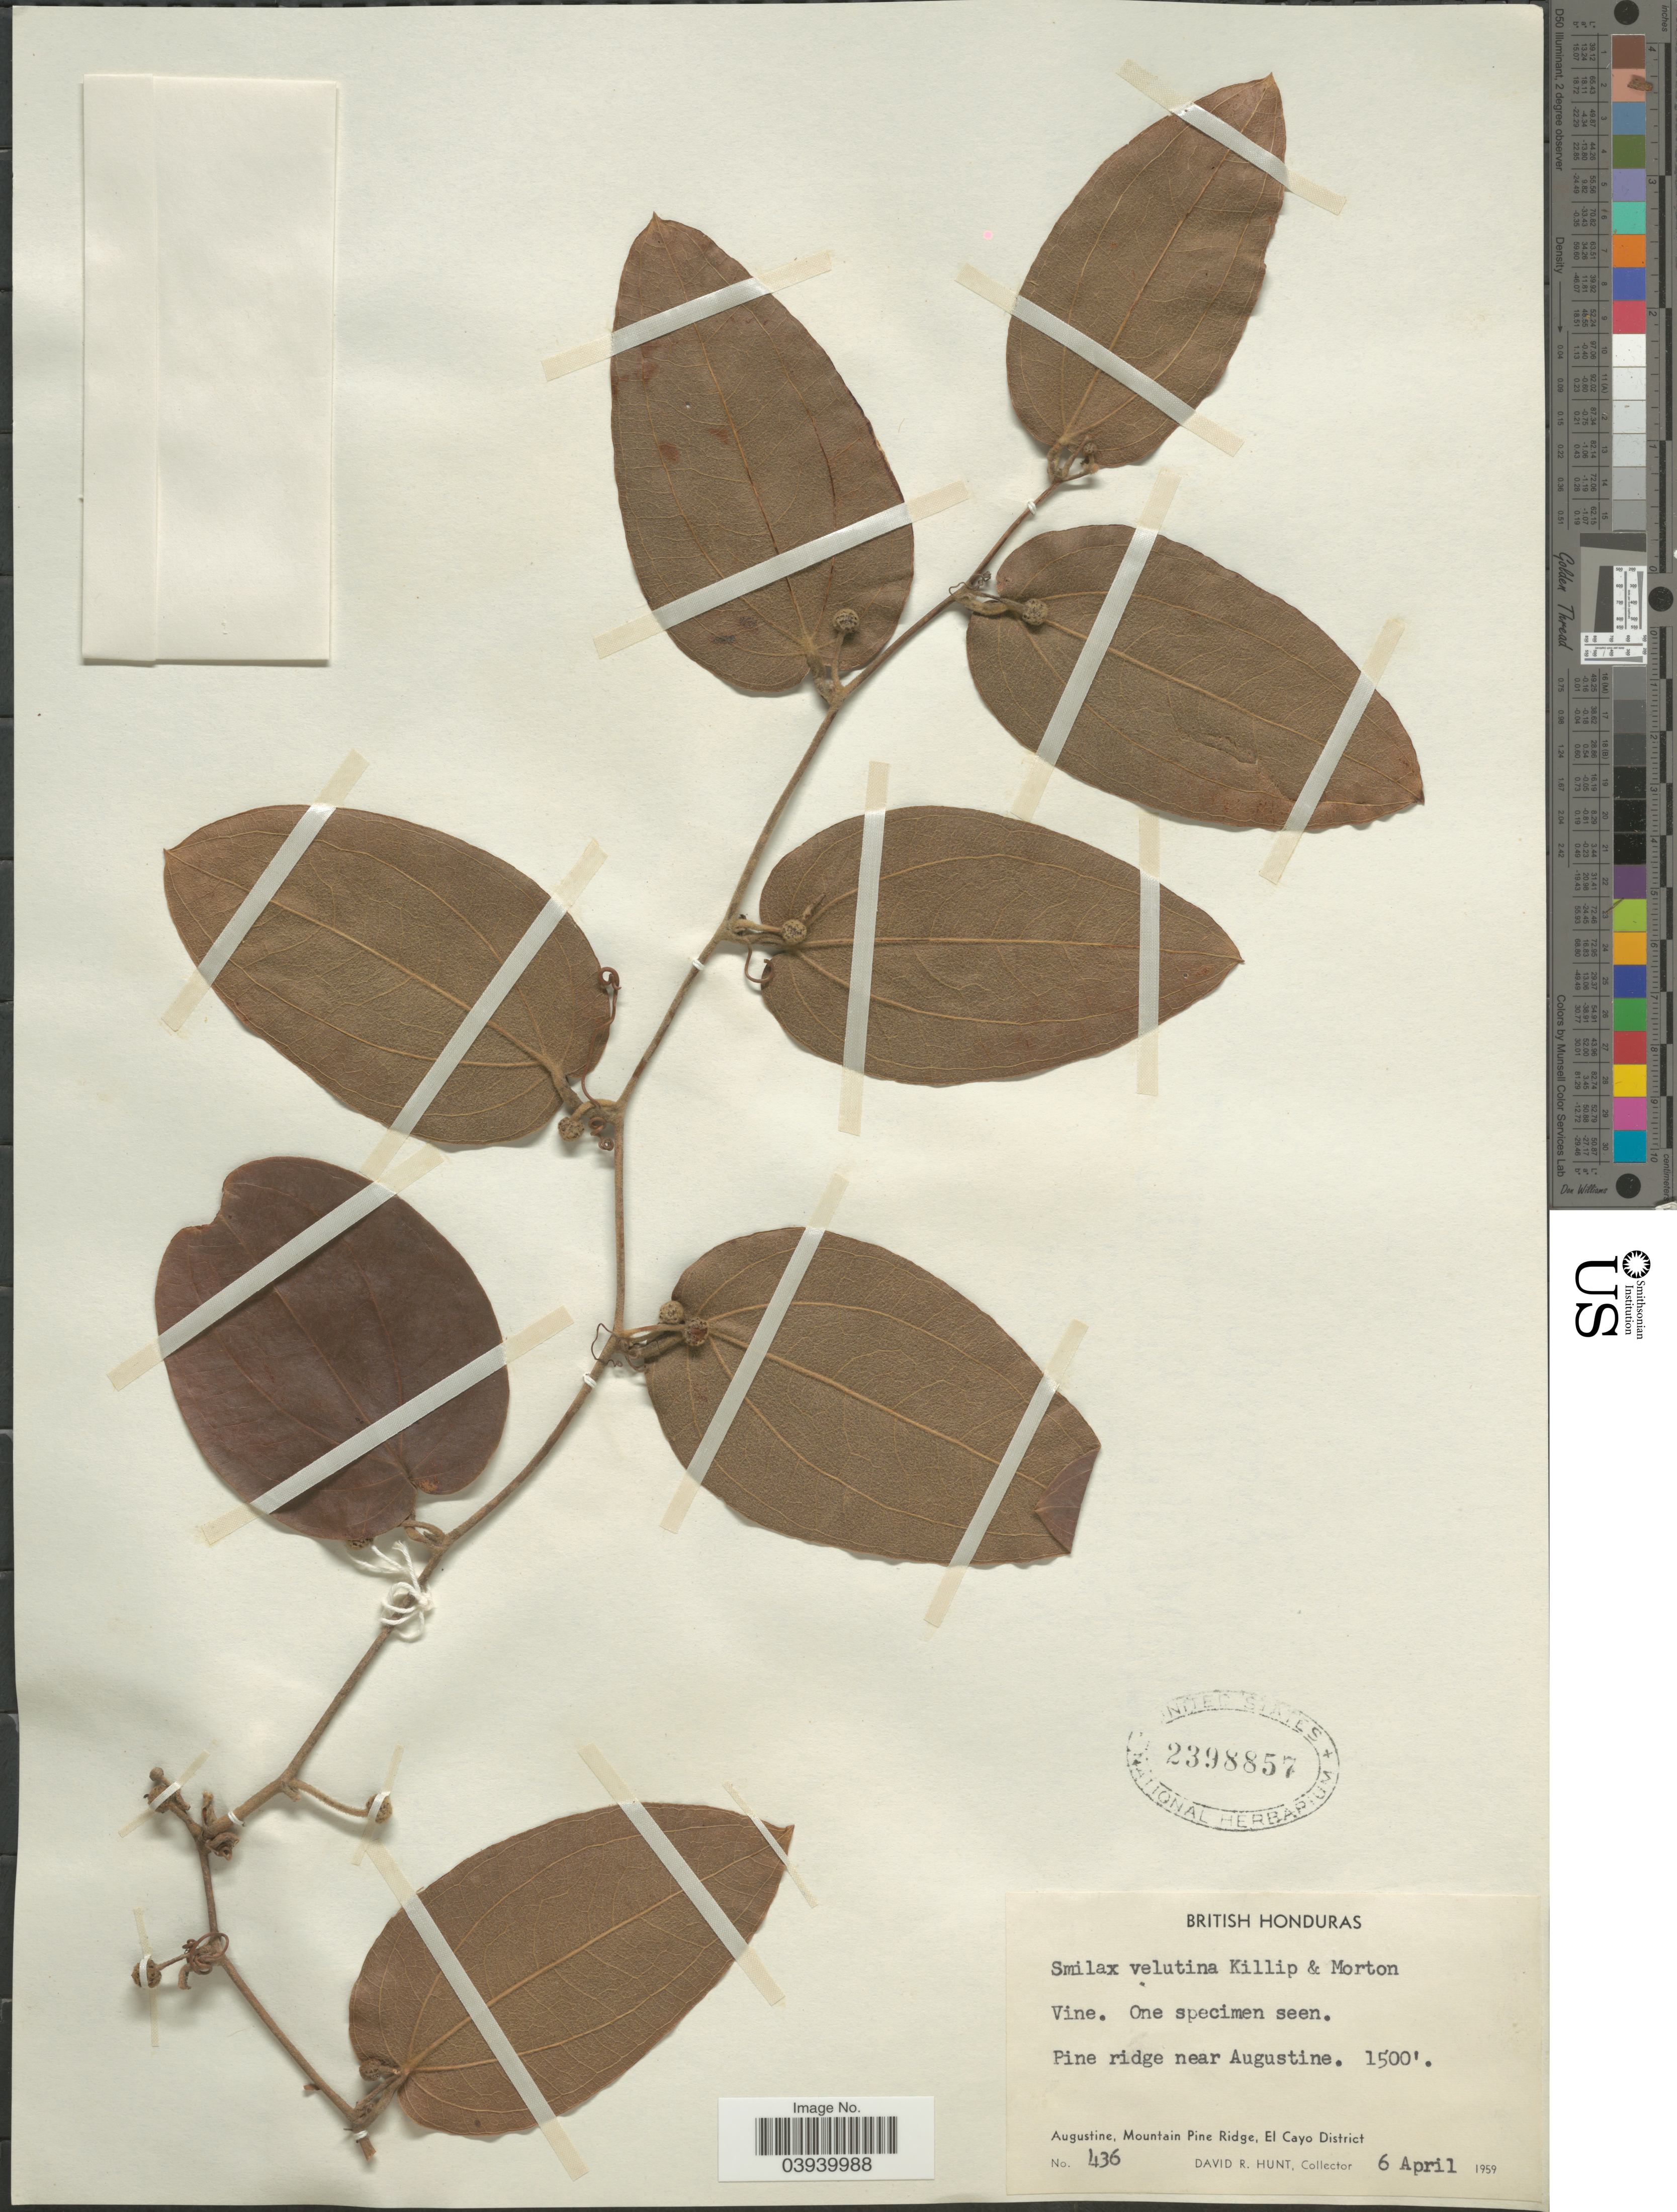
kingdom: Plantae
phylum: Tracheophyta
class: Liliopsida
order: Liliales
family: Smilacaceae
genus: Smilax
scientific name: Smilax velutina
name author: Killip & C.V. Morton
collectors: D. Hunt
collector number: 436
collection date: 1959-04-06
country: Belize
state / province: Cayo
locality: British Honduras. Pine ridge near Augustine. Augustine, Mountain Pine Ridge, El Cayo District.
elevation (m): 457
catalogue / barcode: US 2398857